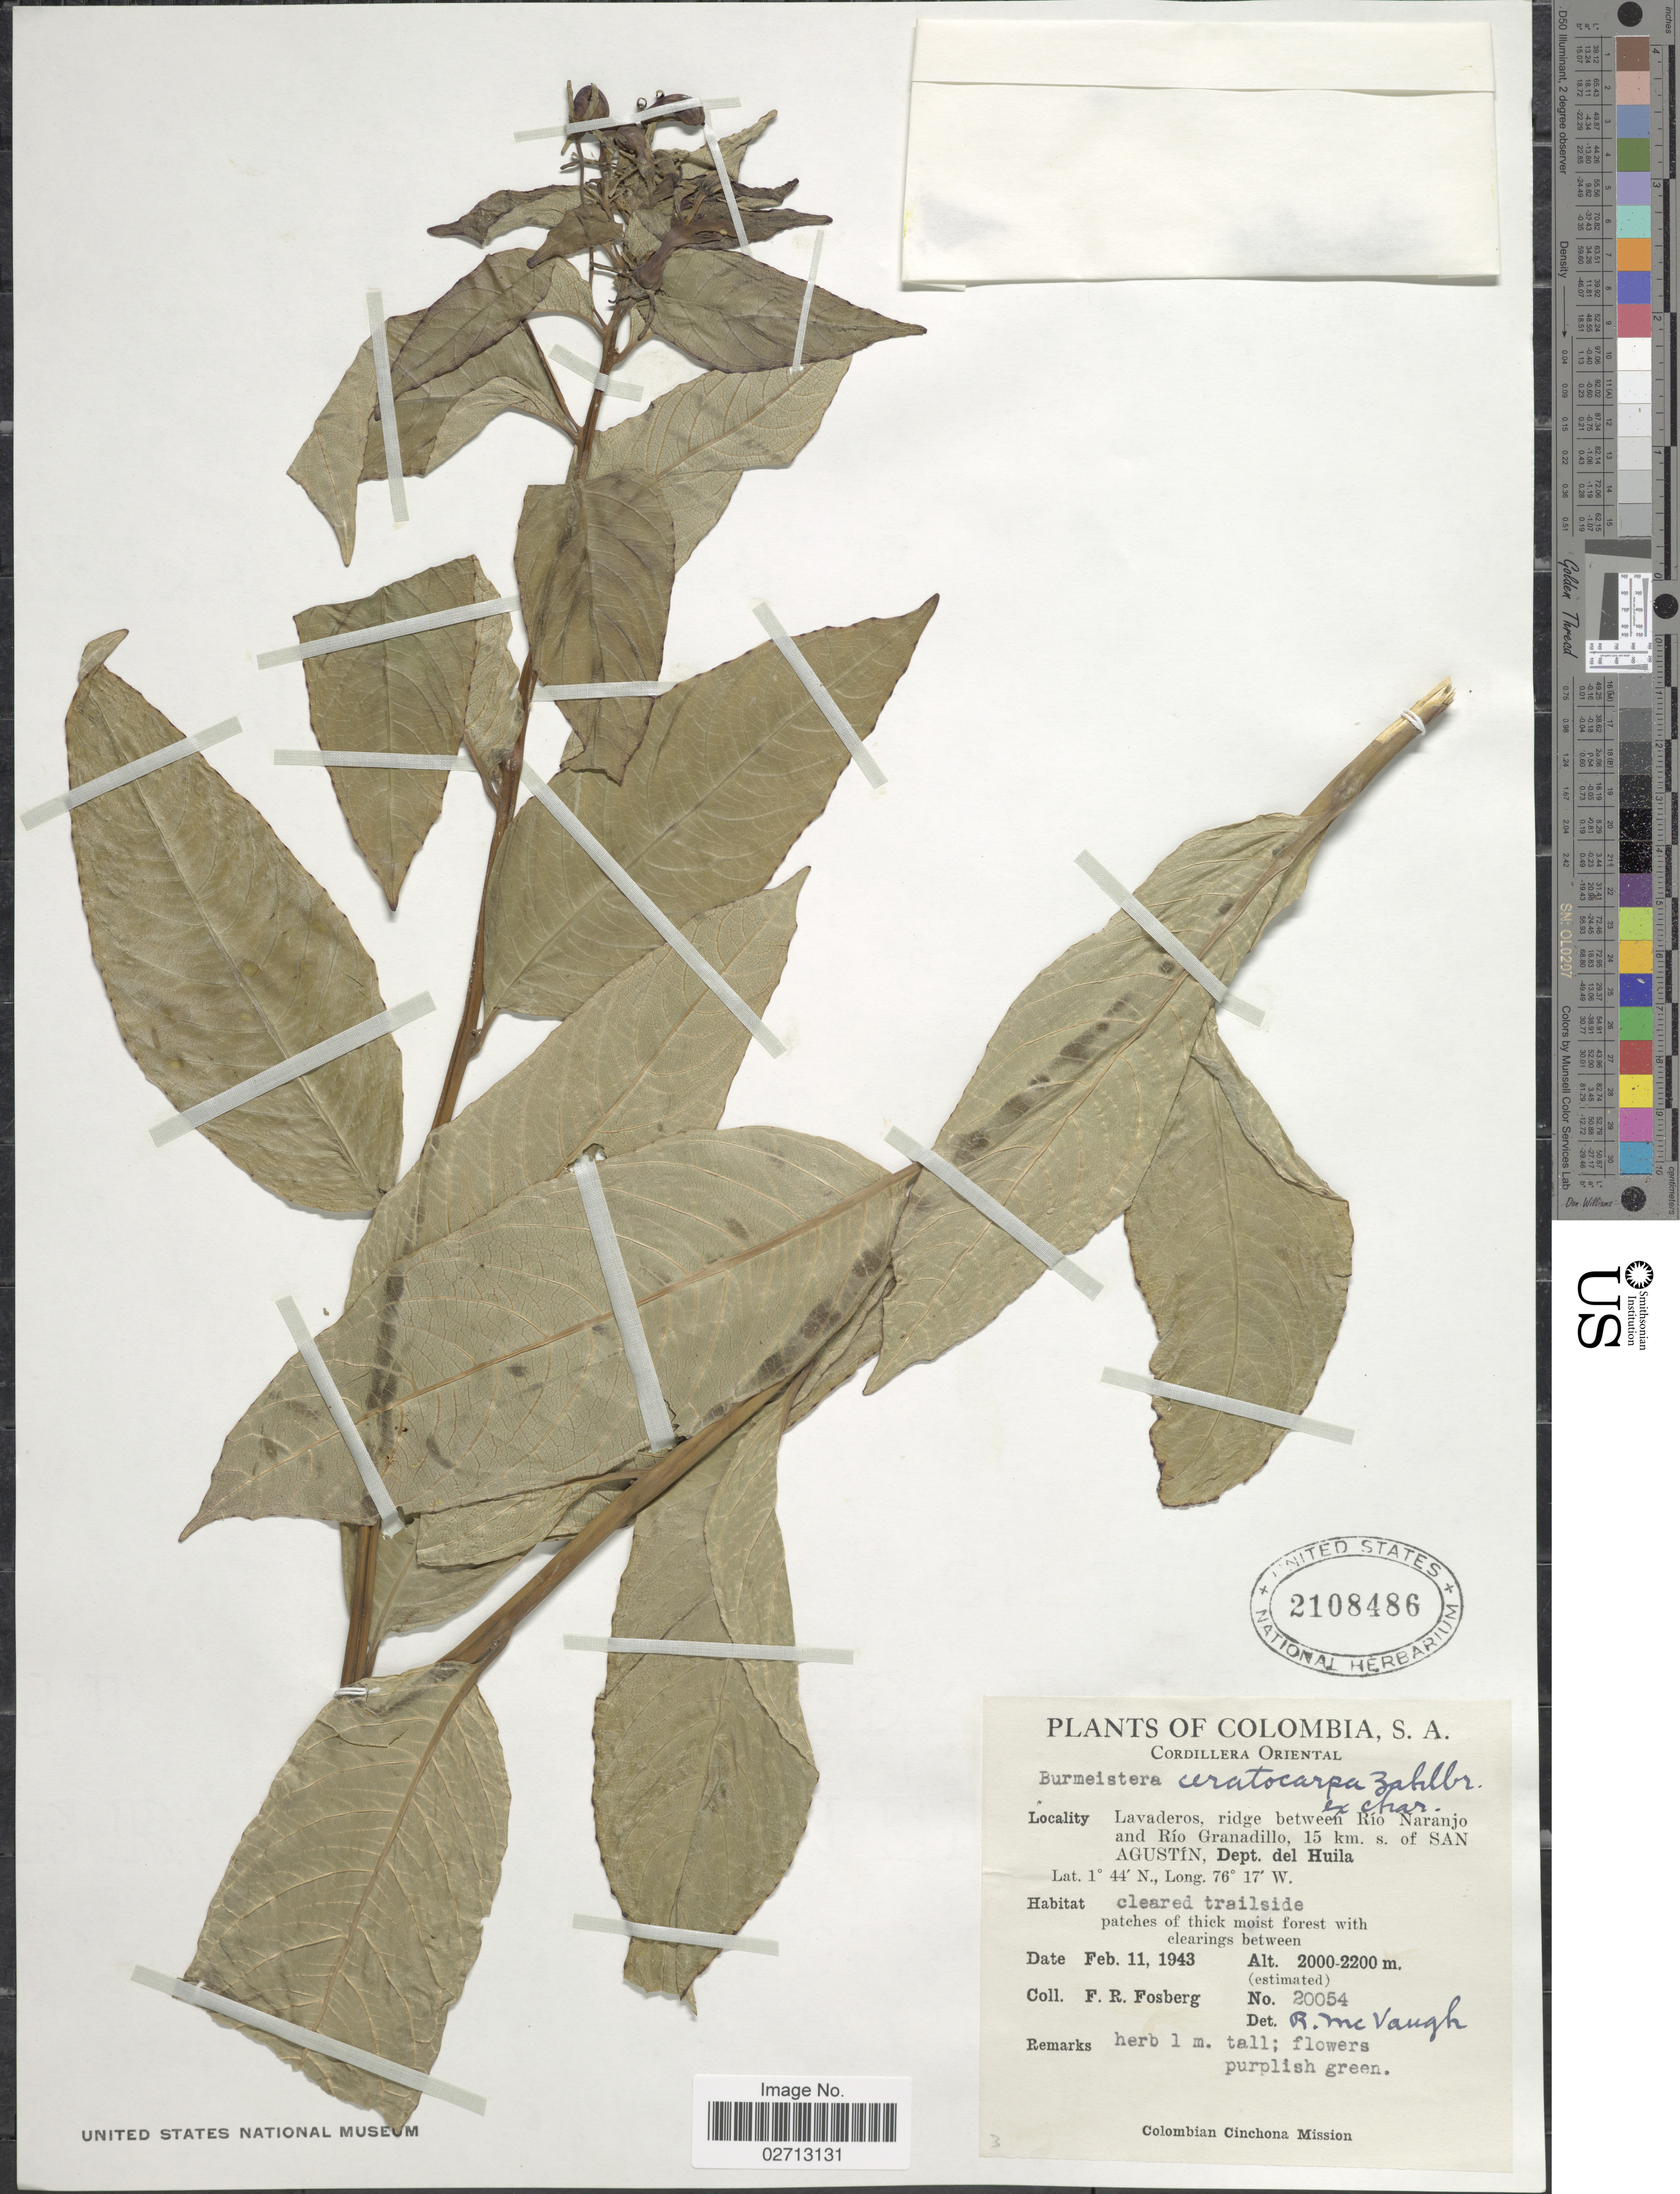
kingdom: Plantae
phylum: Tracheophyta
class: Magnoliopsida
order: Asterales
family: Campanulaceae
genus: Burmeistera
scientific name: Burmeistera ceratocarpa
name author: J. Zahlbr.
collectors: F. R. Fosberg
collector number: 20054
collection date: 1943-02-11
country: Colombia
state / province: Huila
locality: Cordillera Oriental. Lavaredos, ridge between Rio Naranjo and Rio Granadillo, 15 km. s. of San Agustin, Dept. del Huila.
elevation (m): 2000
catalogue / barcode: US 2108486